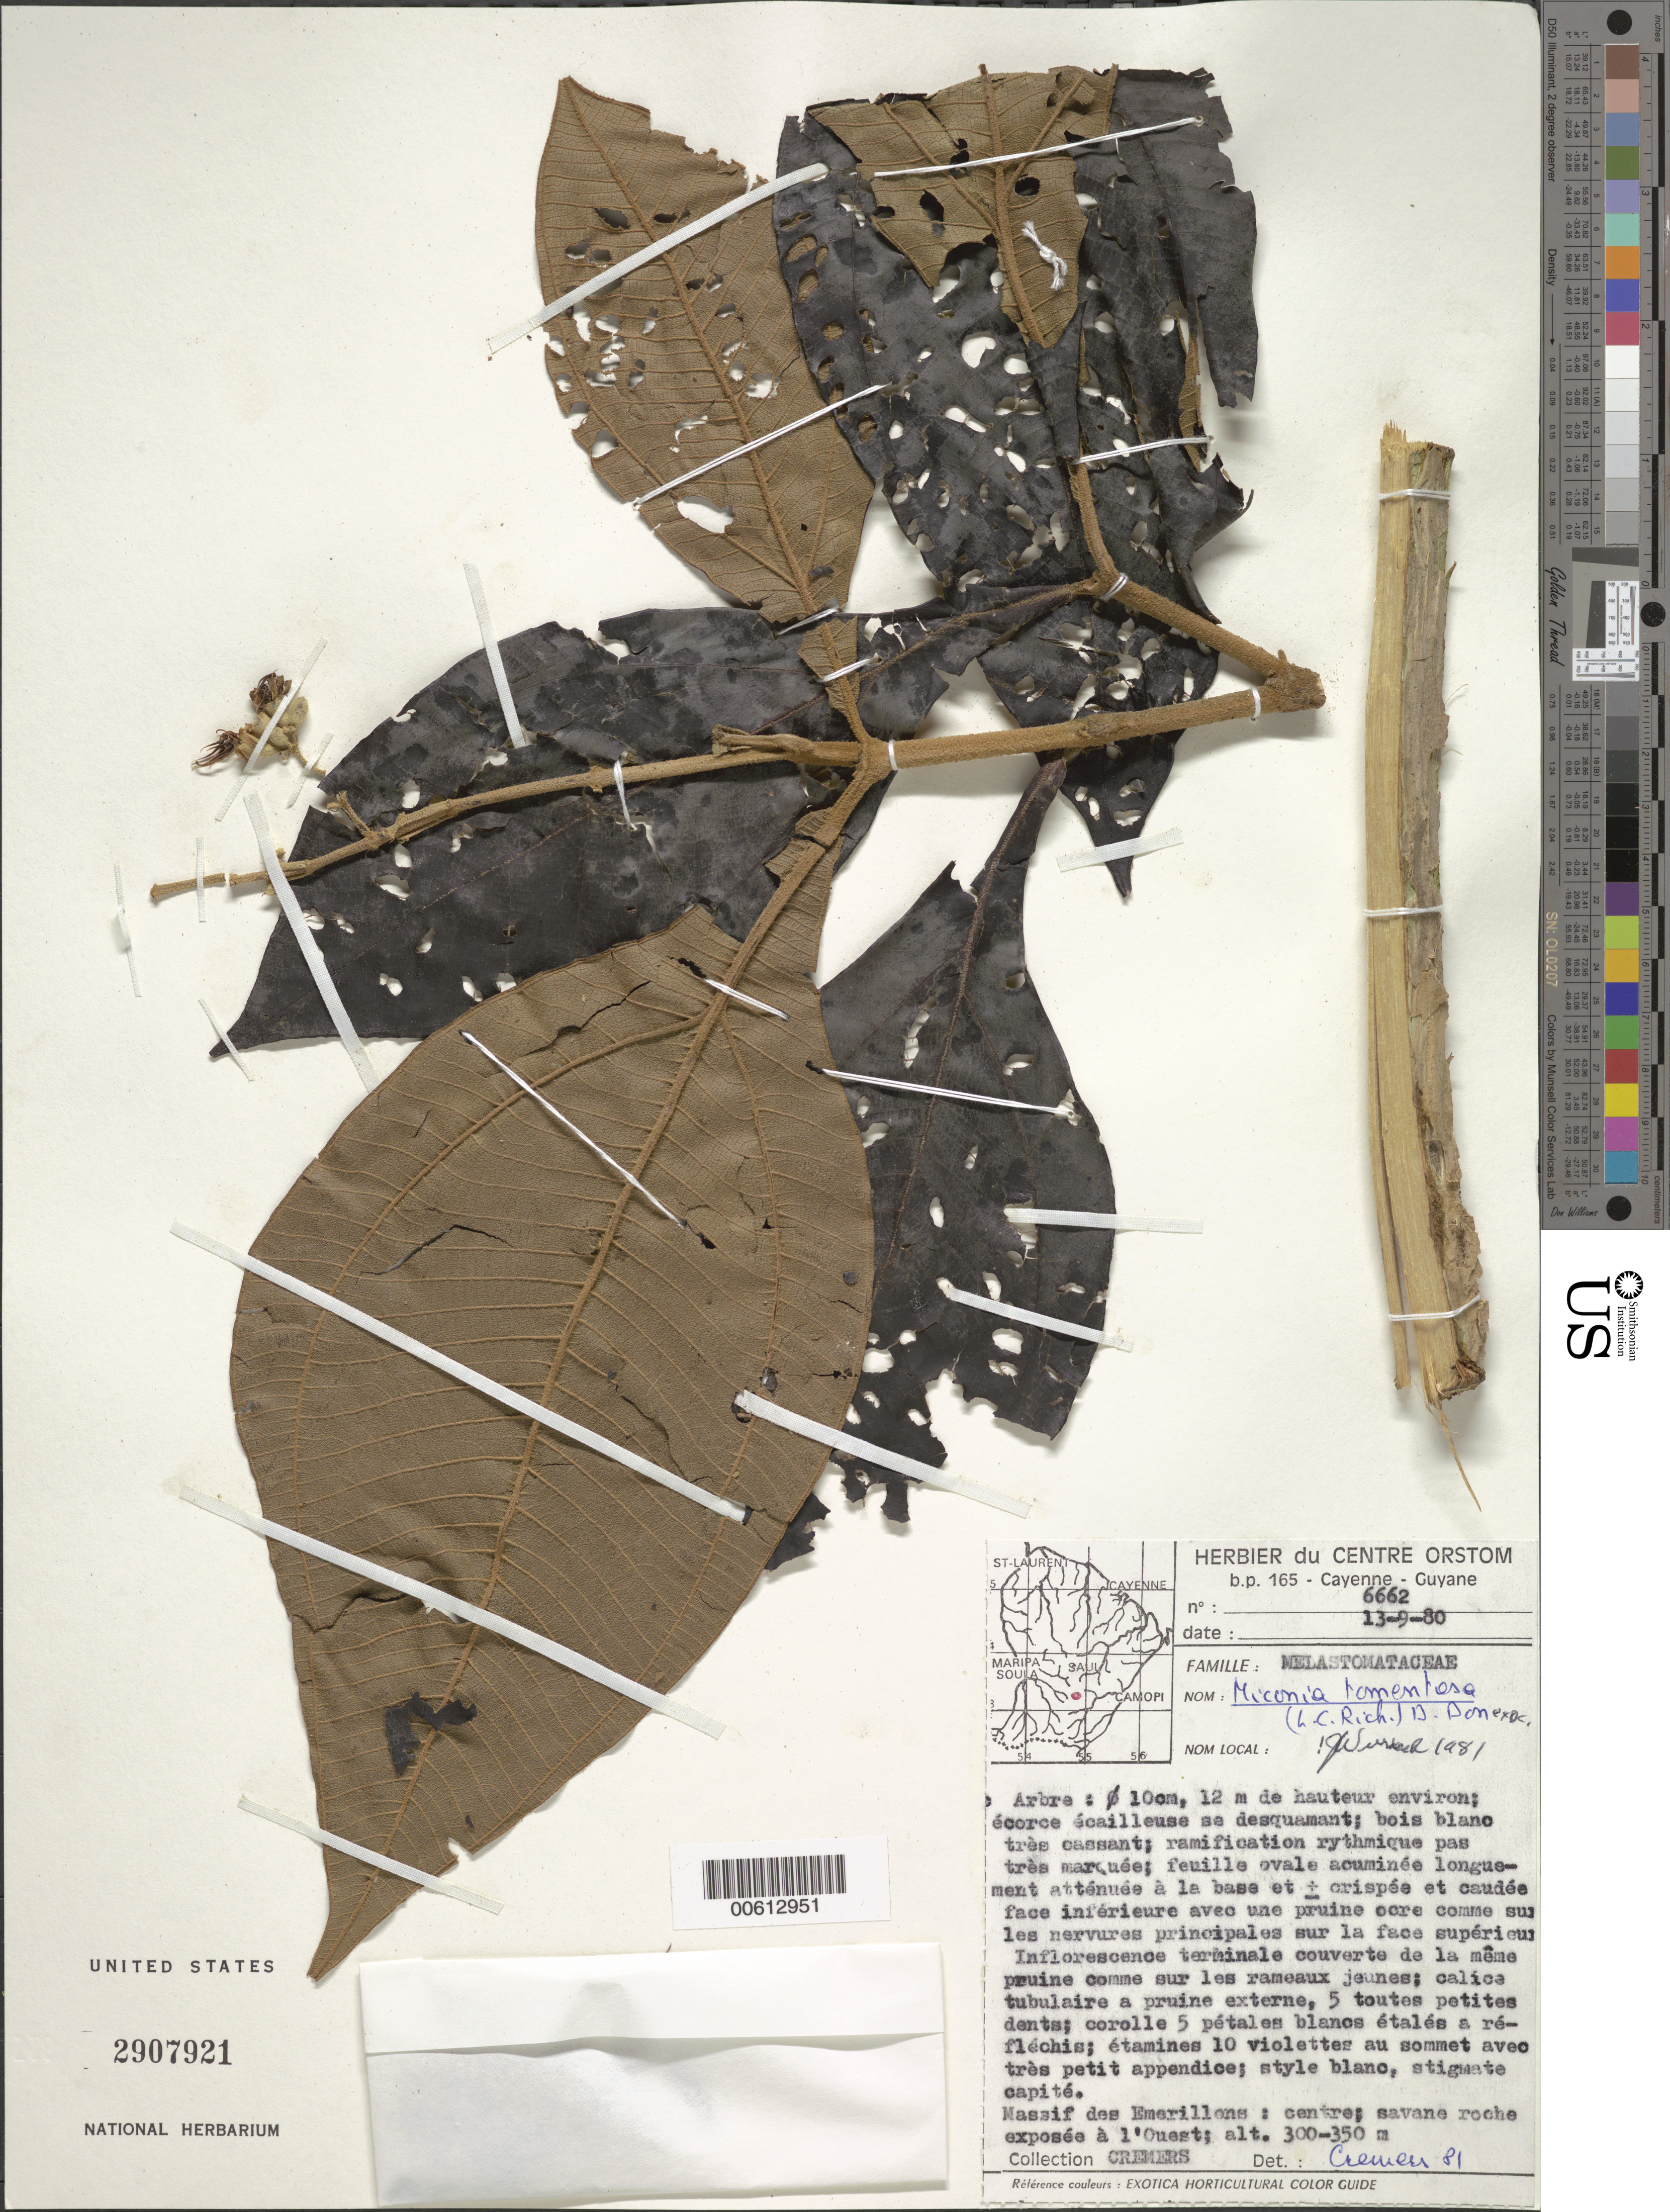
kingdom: Plantae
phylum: Tracheophyta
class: Magnoliopsida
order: Myrtales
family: Melastomataceae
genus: Miconia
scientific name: Miconia tomentosa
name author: (Rich.) D. Don ex DC.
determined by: Wurdack, John J., (US), US (UNITED STATES)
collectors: G. Cremers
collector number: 6662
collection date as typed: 13-Sep-80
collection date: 1980-09-13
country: French Guiana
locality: Émerillon Massif, centre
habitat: Savane roche exposee a l'Ouest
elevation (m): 300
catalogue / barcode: US 2907921